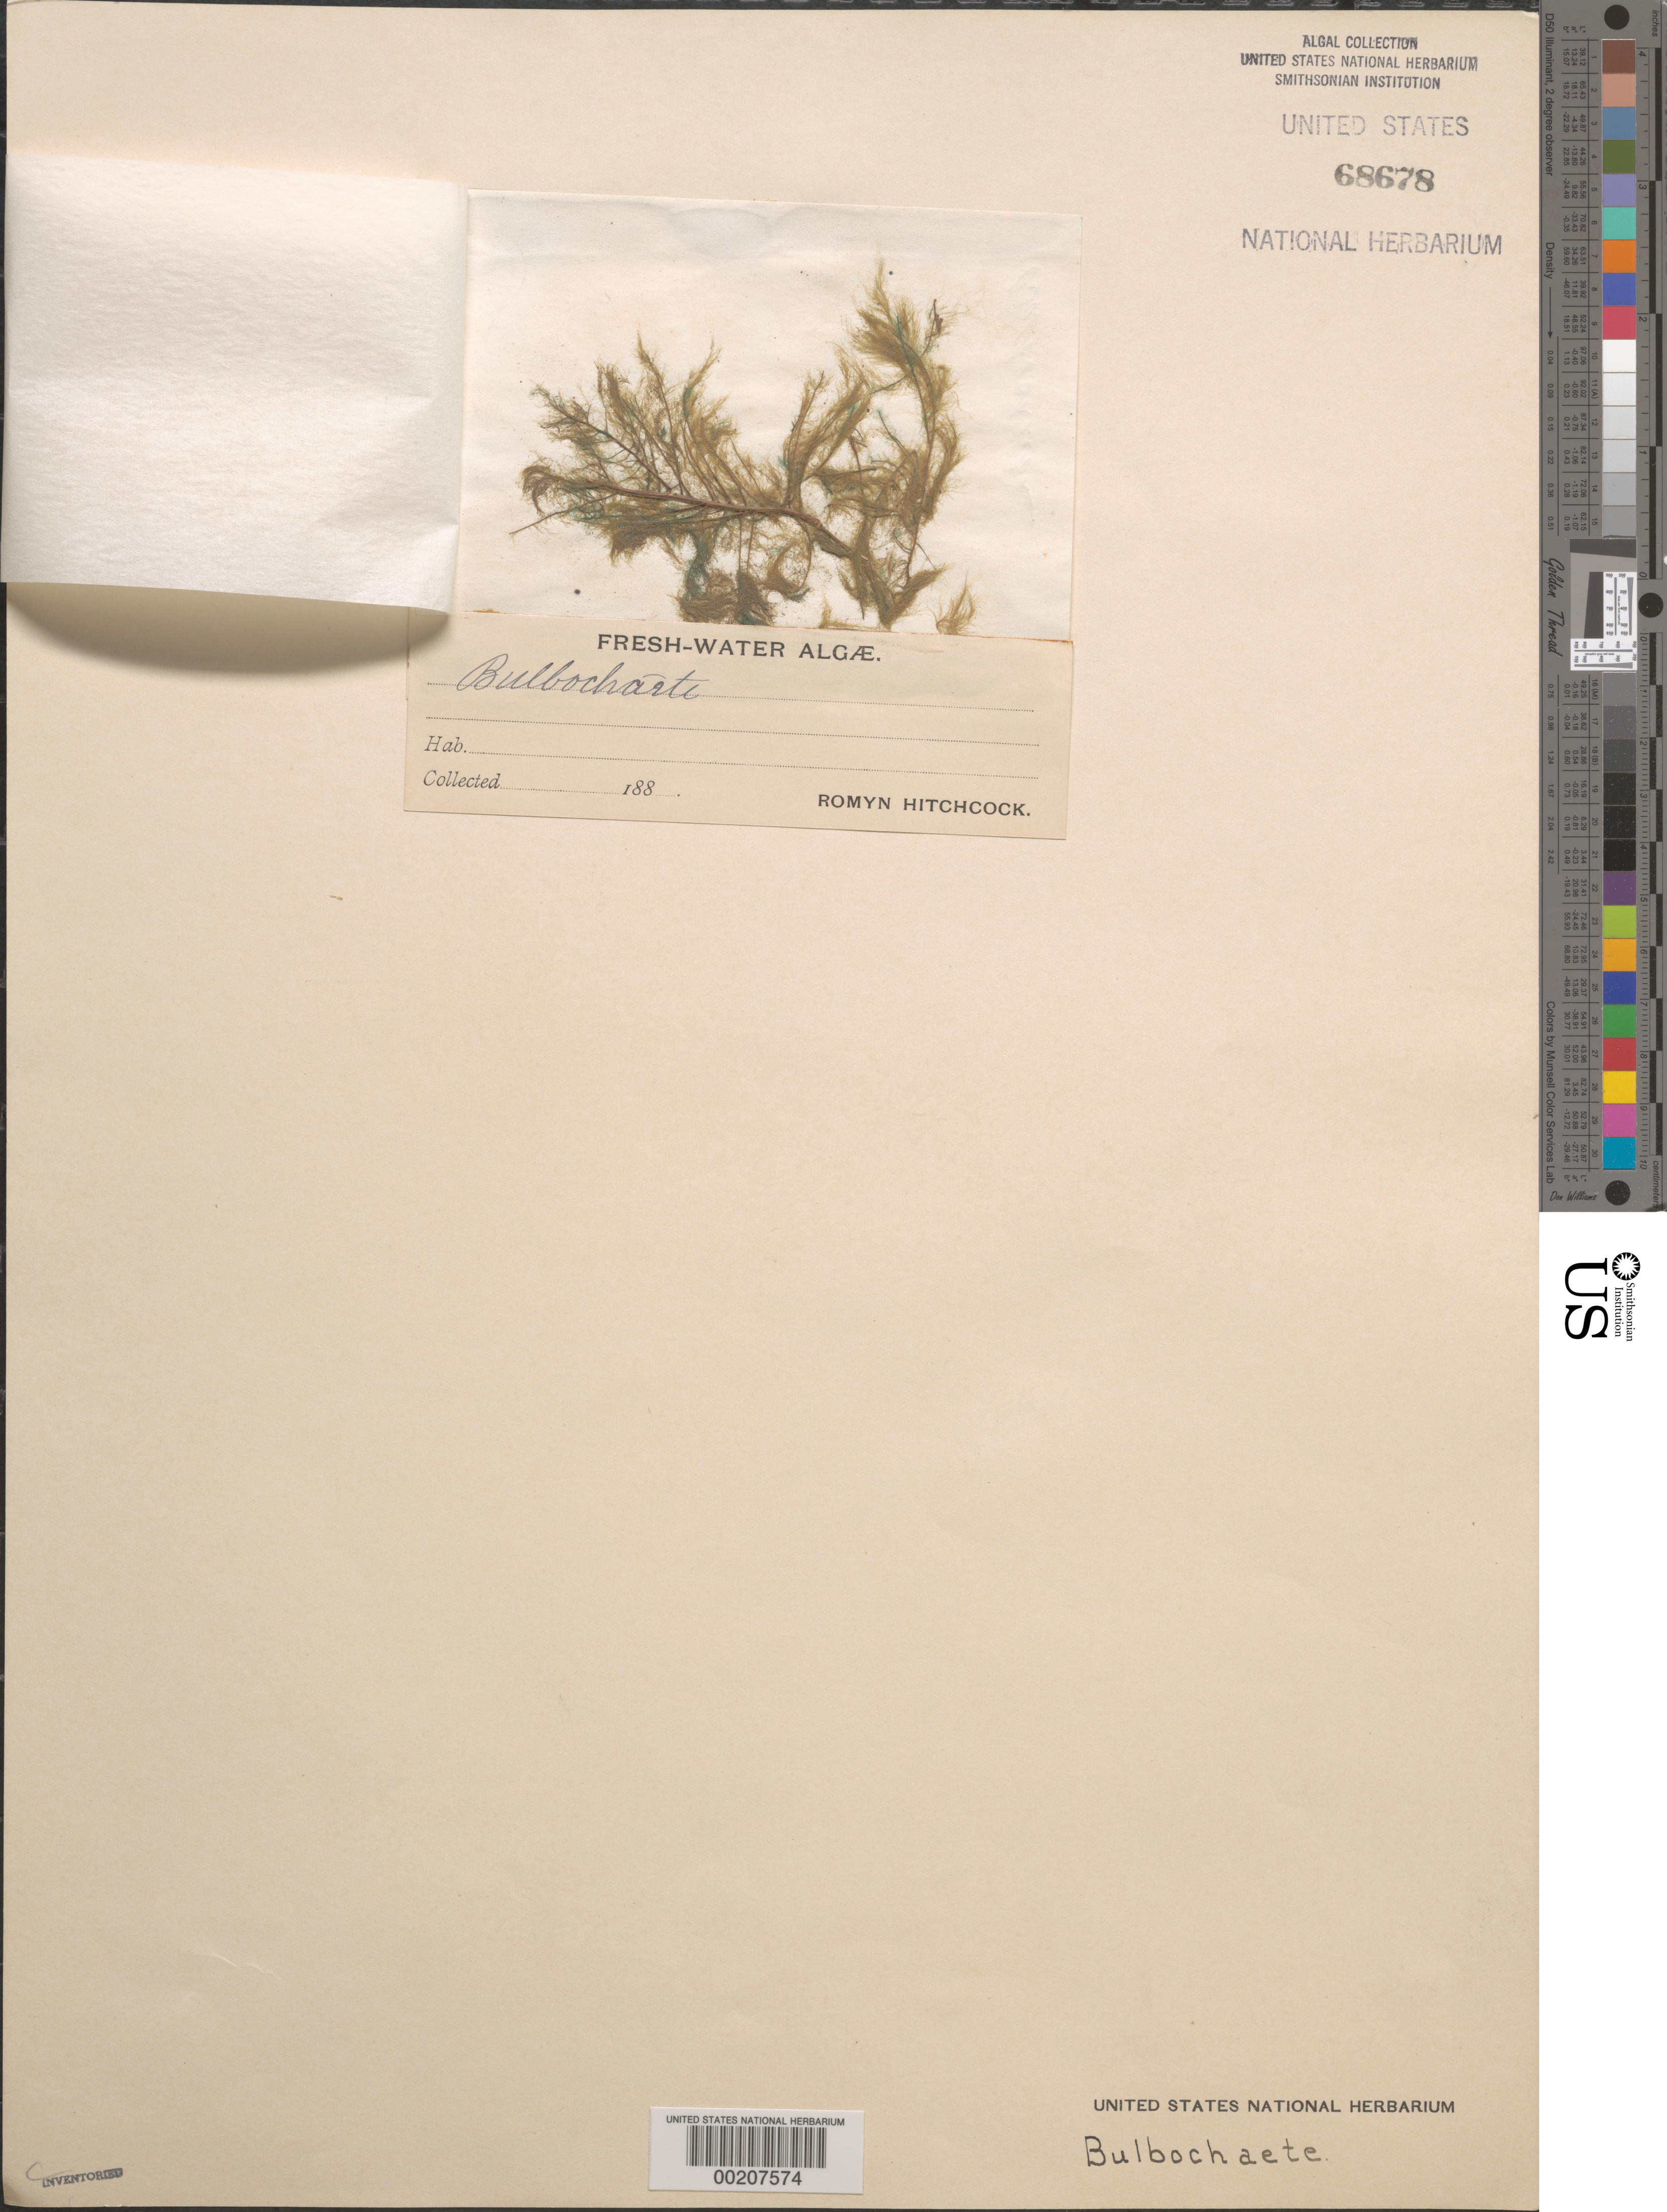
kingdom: Plantae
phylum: Chlorophyta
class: Chlorophyceae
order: Oedogoniales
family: Oedogoniaceae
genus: Bulbochaete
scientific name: Bulbochaete sp.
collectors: R. Hitchcock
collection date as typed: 188-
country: United States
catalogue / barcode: US 68678